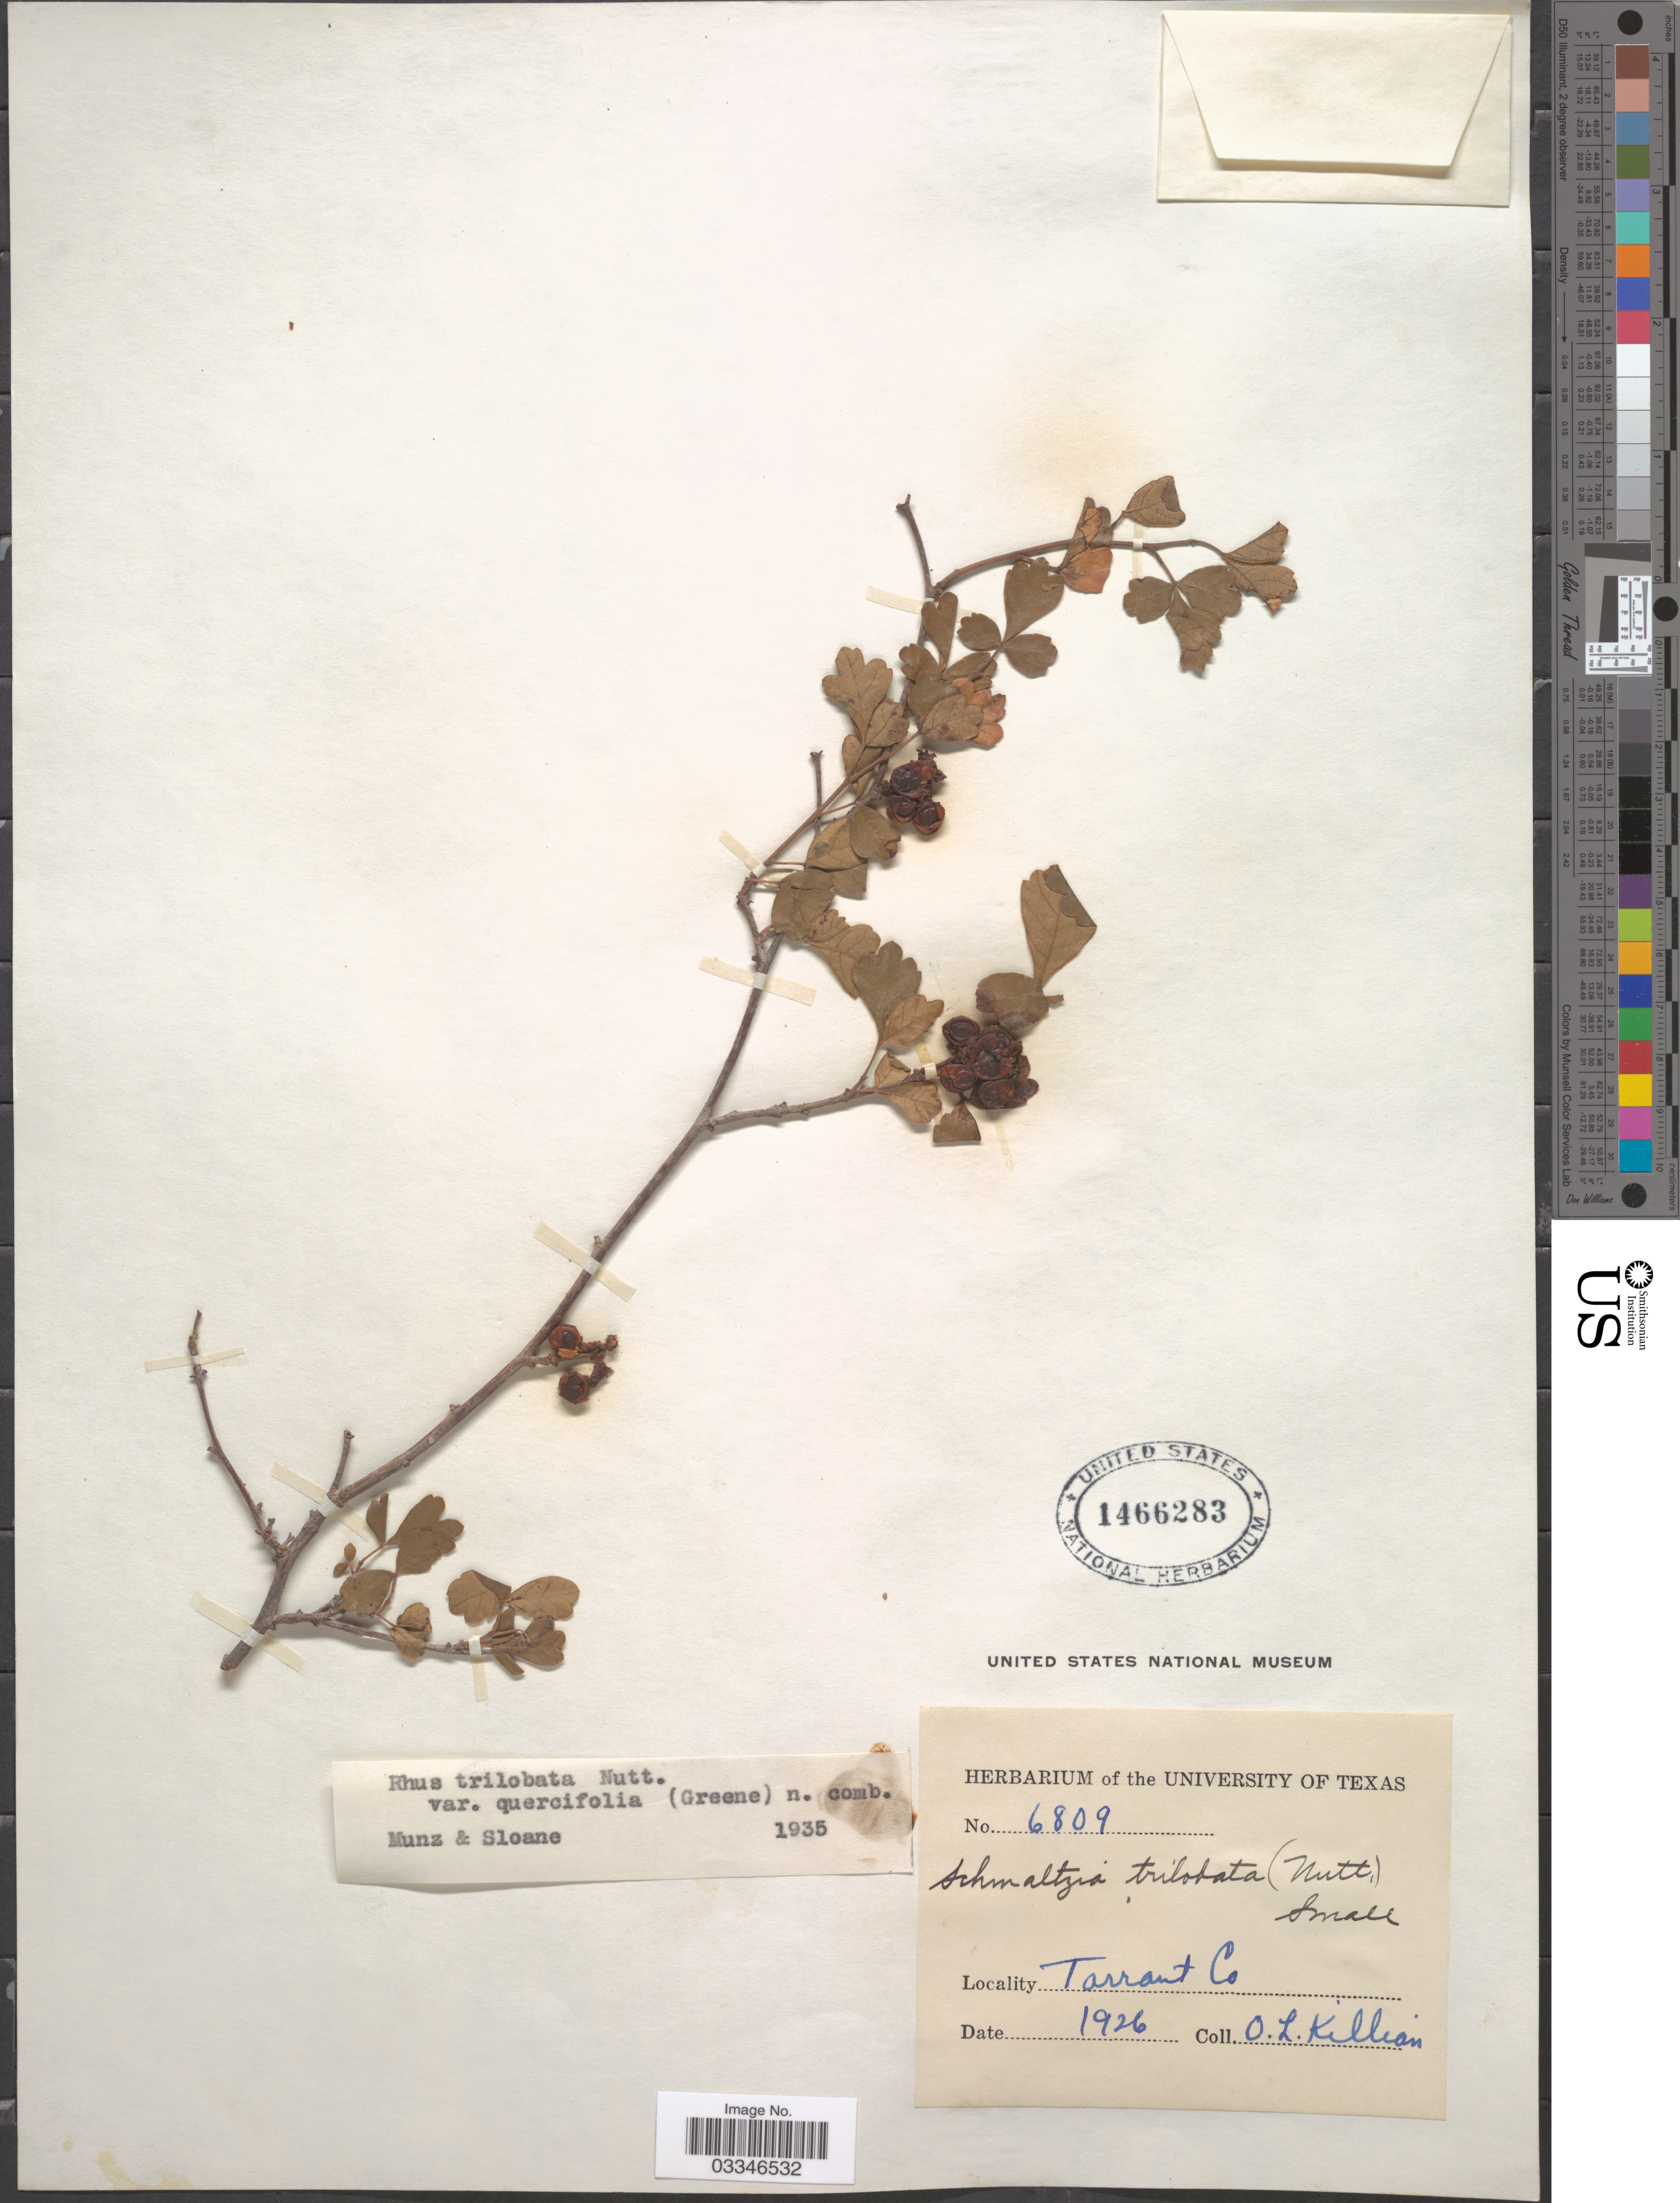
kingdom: Plantae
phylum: Tracheophyta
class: Magnoliopsida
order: Sapindales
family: Anacardiaceae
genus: Rhus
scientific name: Rhus trilobata var. quercifolia (Greene) Munz & Sloane ined.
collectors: O. Killian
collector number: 6809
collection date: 1926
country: United States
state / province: Texas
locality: Tarrant Co.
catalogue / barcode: US 1466283